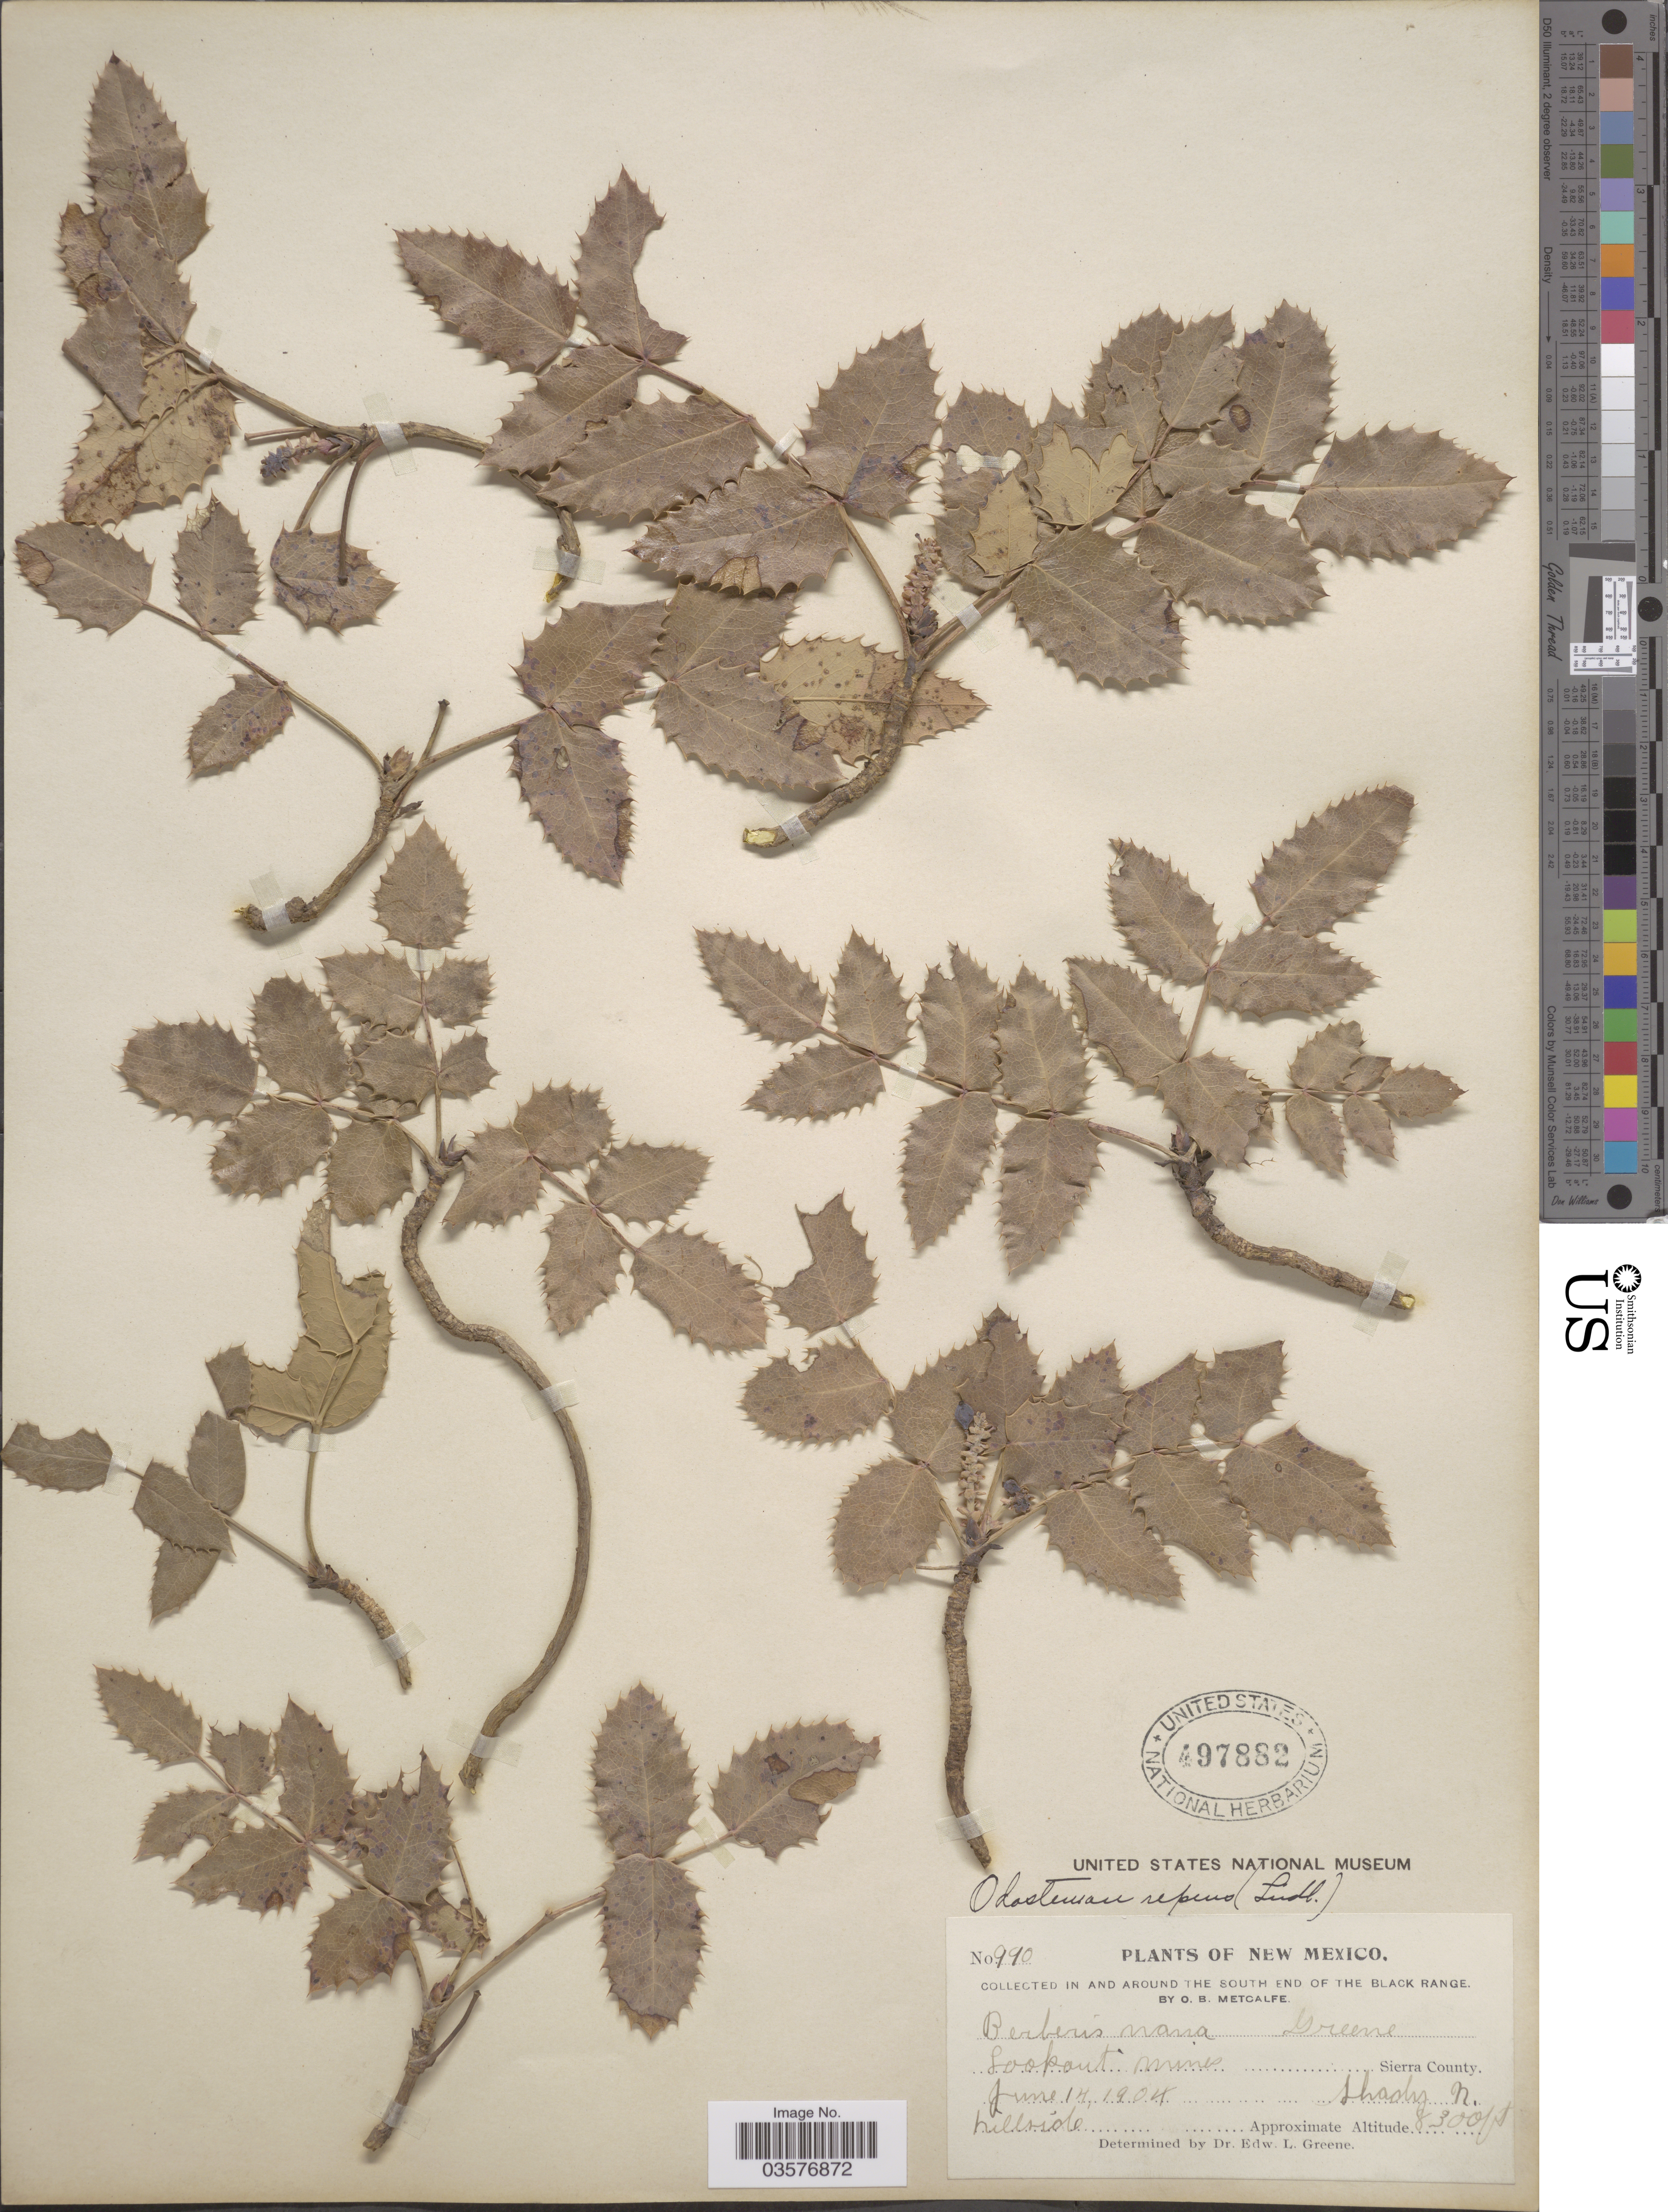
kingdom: Plantae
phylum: Tracheophyta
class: Magnoliopsida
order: Ranunculales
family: Berberidaceae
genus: Mahonia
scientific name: Mahonia repens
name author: (Lindl.) G. Don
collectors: O. B. Metcalfe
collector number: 990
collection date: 1904-06-14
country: United States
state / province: New Mexico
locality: In and around the South end of The Black Range. Lookout mines. Sierra County. Shady N. hillside.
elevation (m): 2530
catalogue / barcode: US 497882